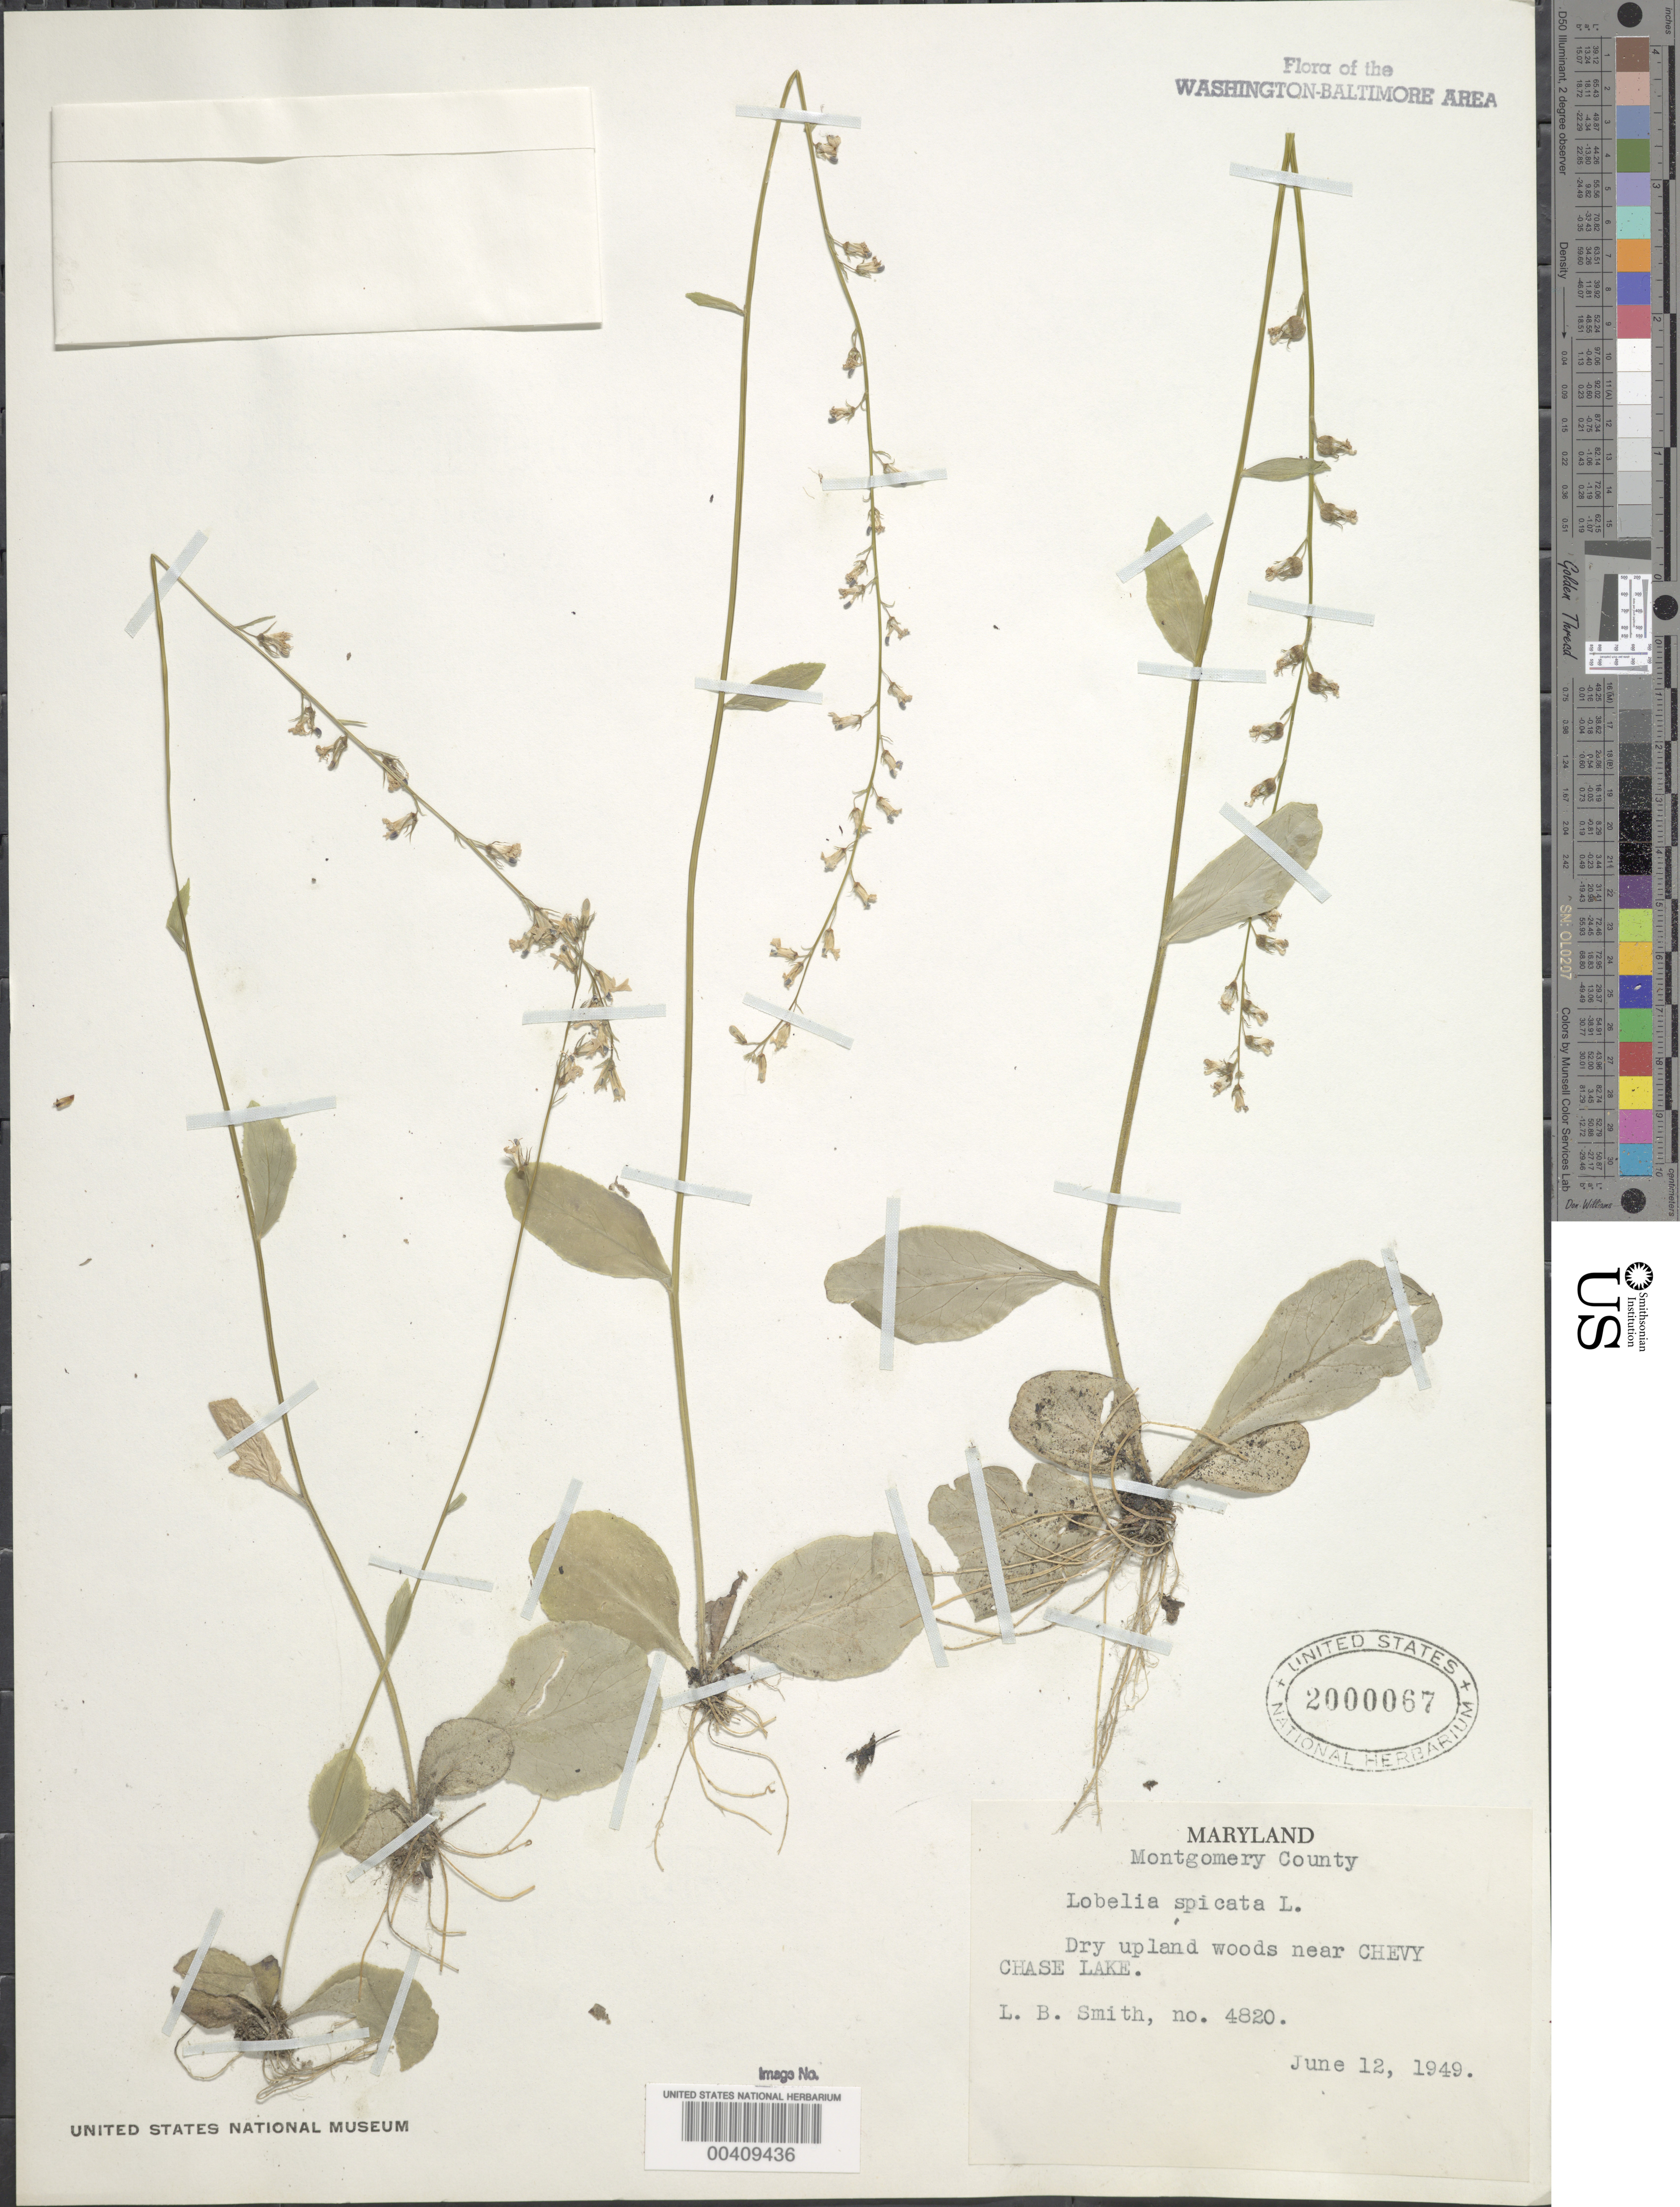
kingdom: Plantae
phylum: Tracheophyta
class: Magnoliopsida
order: Asterales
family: Campanulaceae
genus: Lobelia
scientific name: Lobelia spicata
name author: Lam.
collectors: L. Smith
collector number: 4820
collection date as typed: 12 Jun 1949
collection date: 1949-06-12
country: United States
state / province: Maryland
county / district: Montgomery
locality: Near Chevy Chase Lake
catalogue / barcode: US 2000067